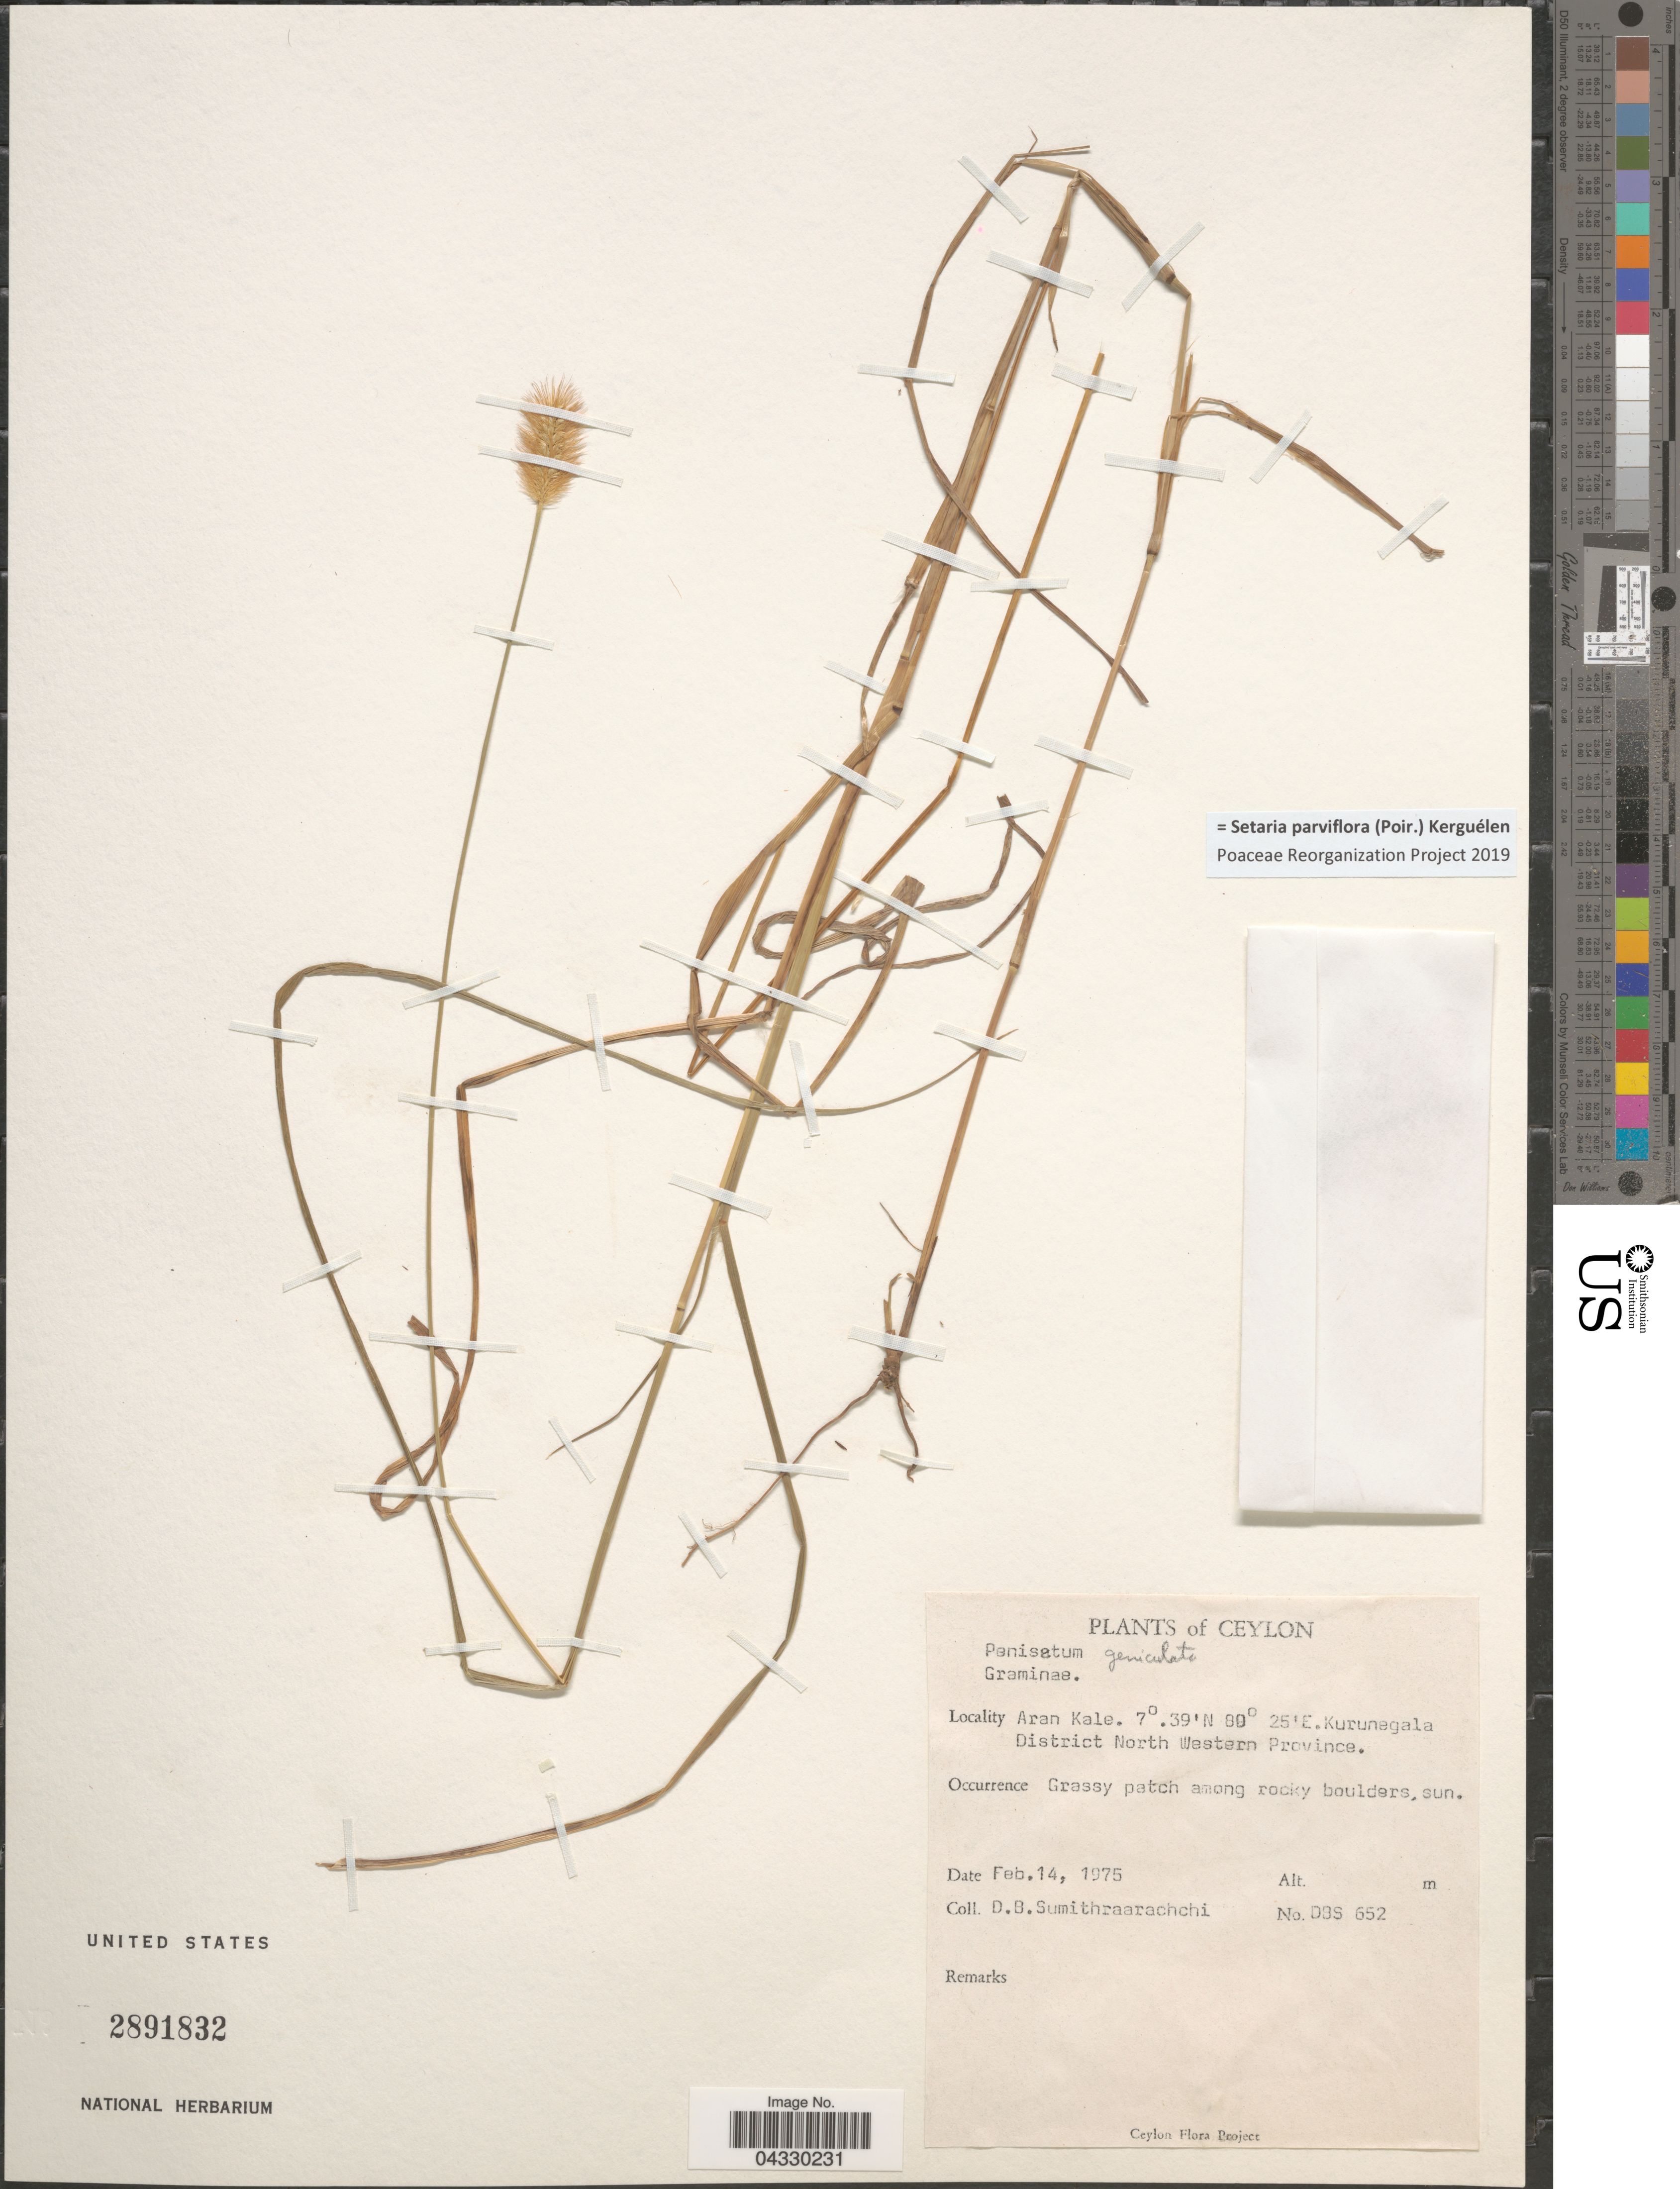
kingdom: Plantae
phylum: Tracheophyta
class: Liliopsida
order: Poales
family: Poaceae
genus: Setaria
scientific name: Setaria parviflora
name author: (Poir.) Kerguélen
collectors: D. B. Sumithraarachchi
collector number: DBS652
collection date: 1975-02-14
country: Sri Lanka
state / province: North Western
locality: Ceylon. Aran Kale. Kurunegala District. Grassy patch among rocky boulders, sun.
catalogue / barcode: US 2891832